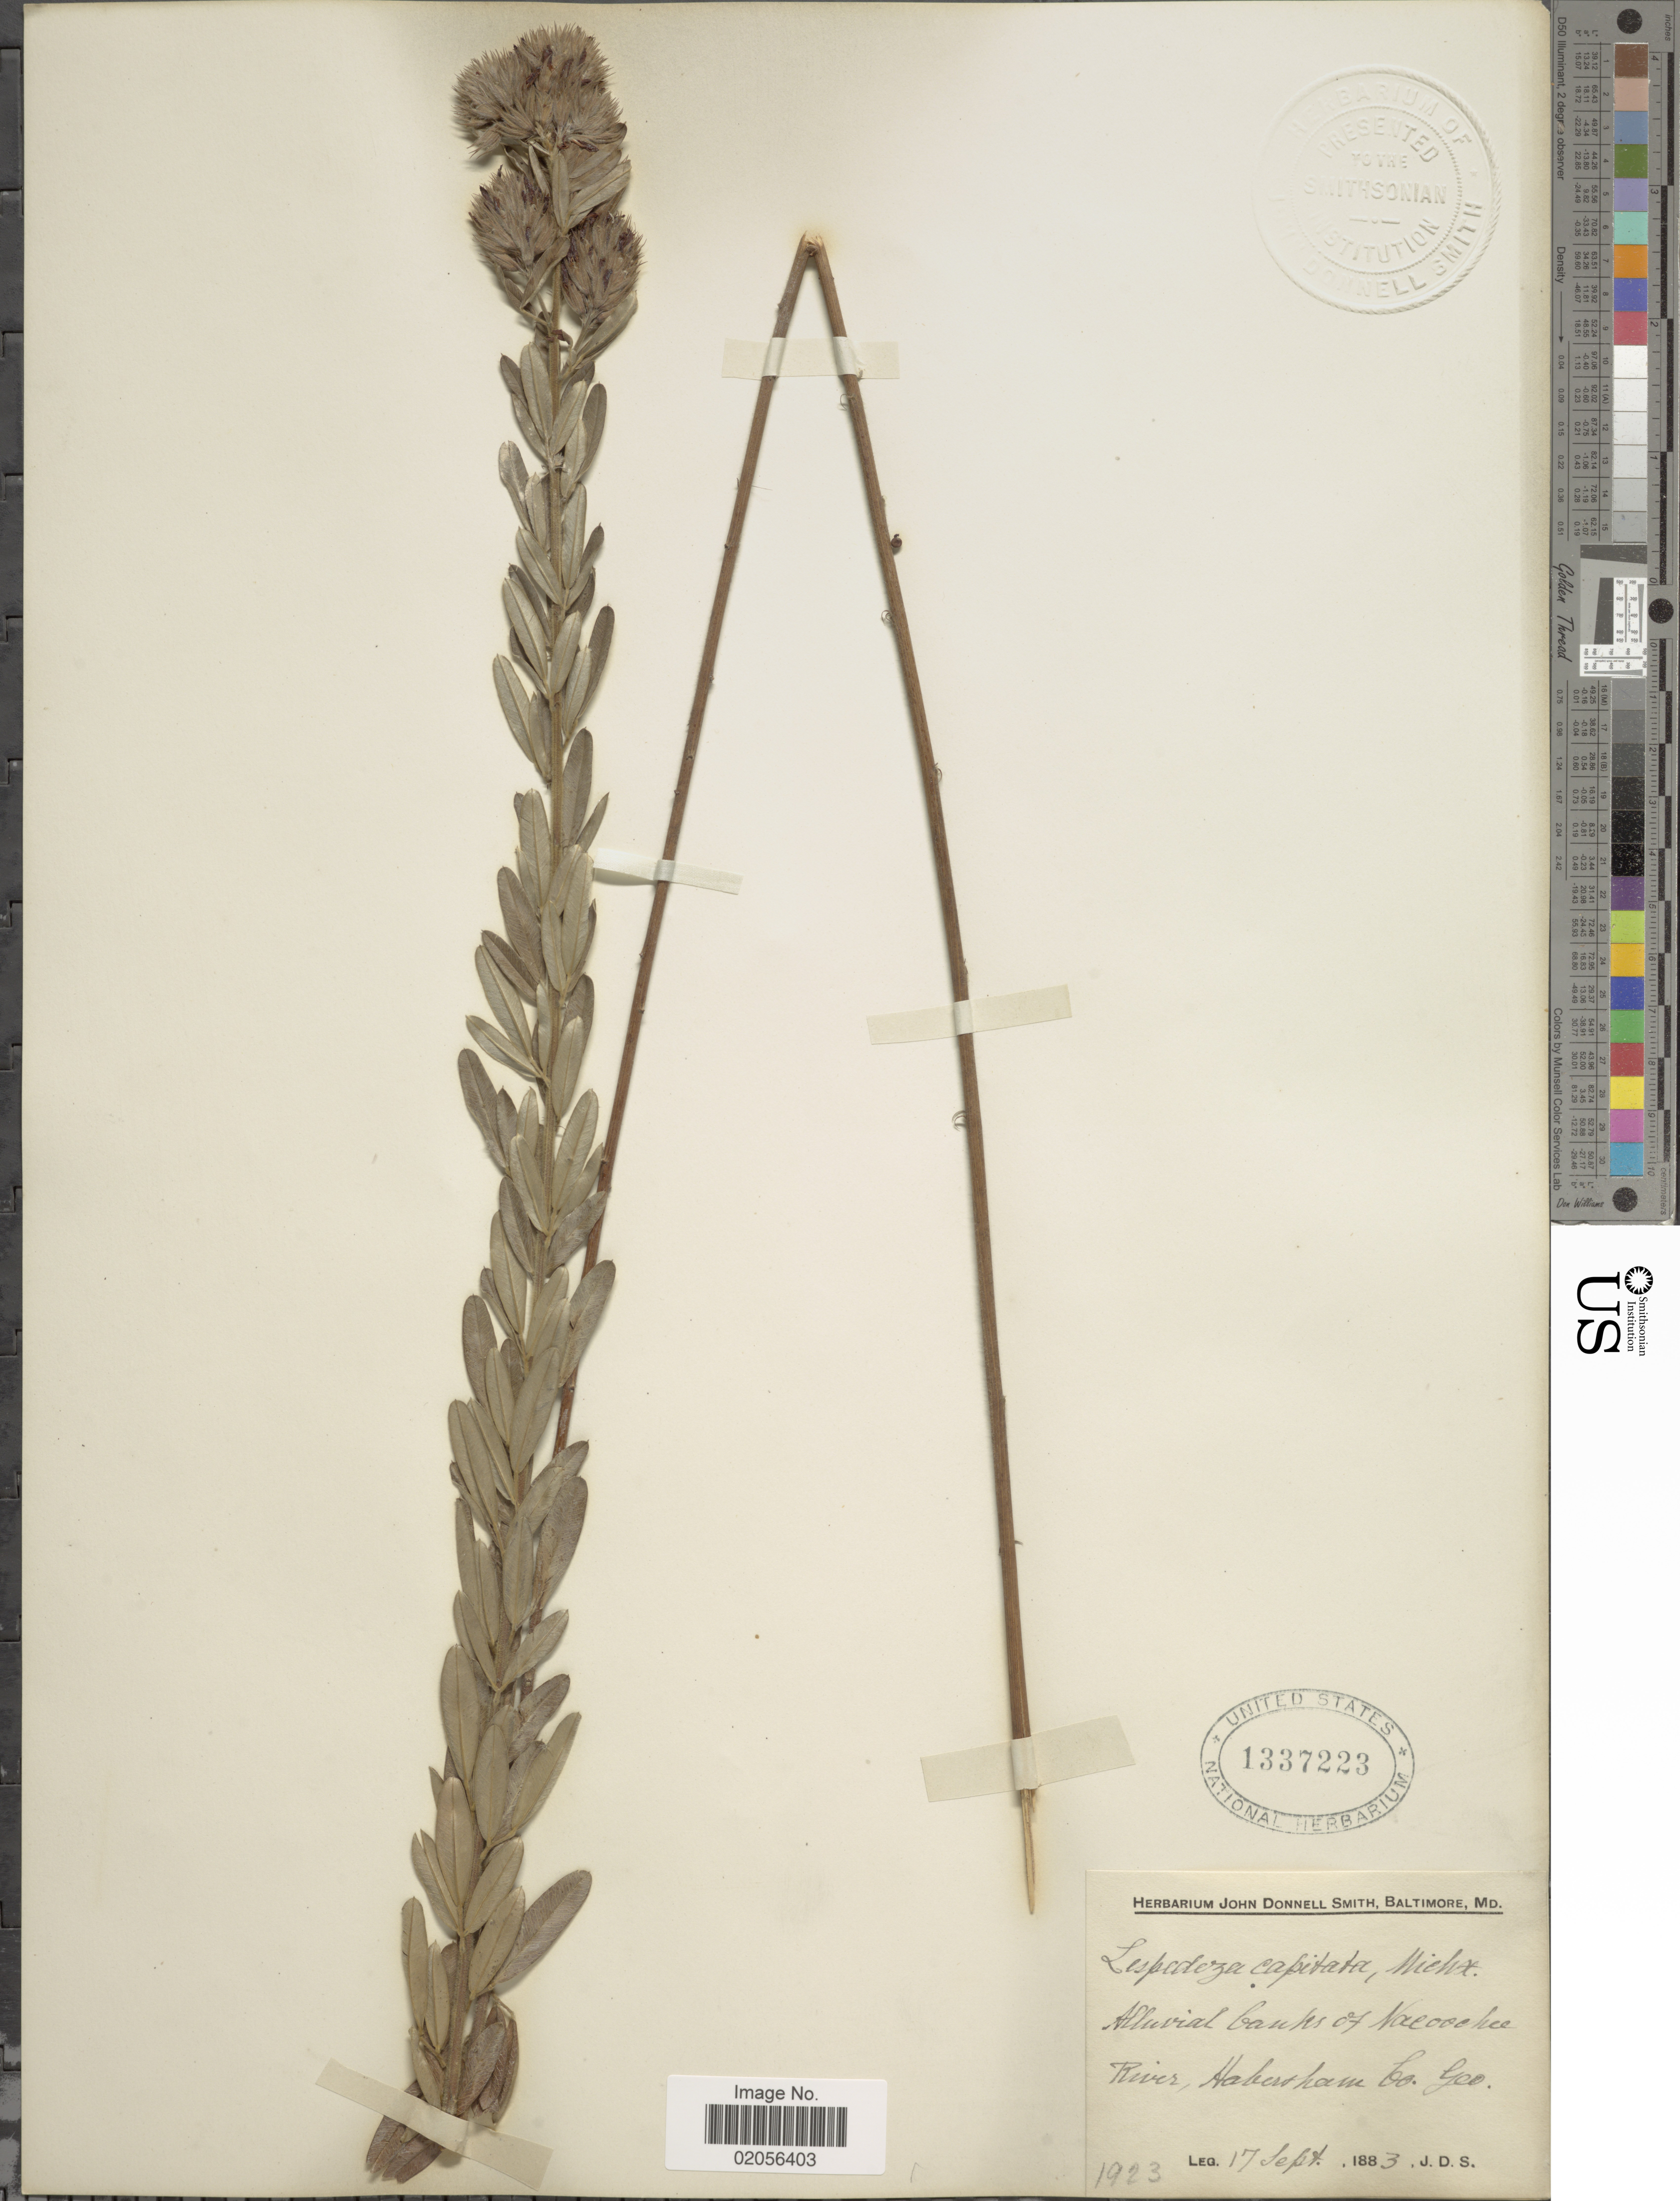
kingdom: Plantae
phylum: Tracheophyta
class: Magnoliopsida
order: Fabales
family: Fabaceae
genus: Lespedeza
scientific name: Lespedeza capitata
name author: Michx.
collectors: J. Donnell Smith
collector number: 1923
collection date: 1883-09-17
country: United States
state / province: Georgia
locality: Alluvial banks of Nacoockee River, Habersham Co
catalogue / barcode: US 1337223